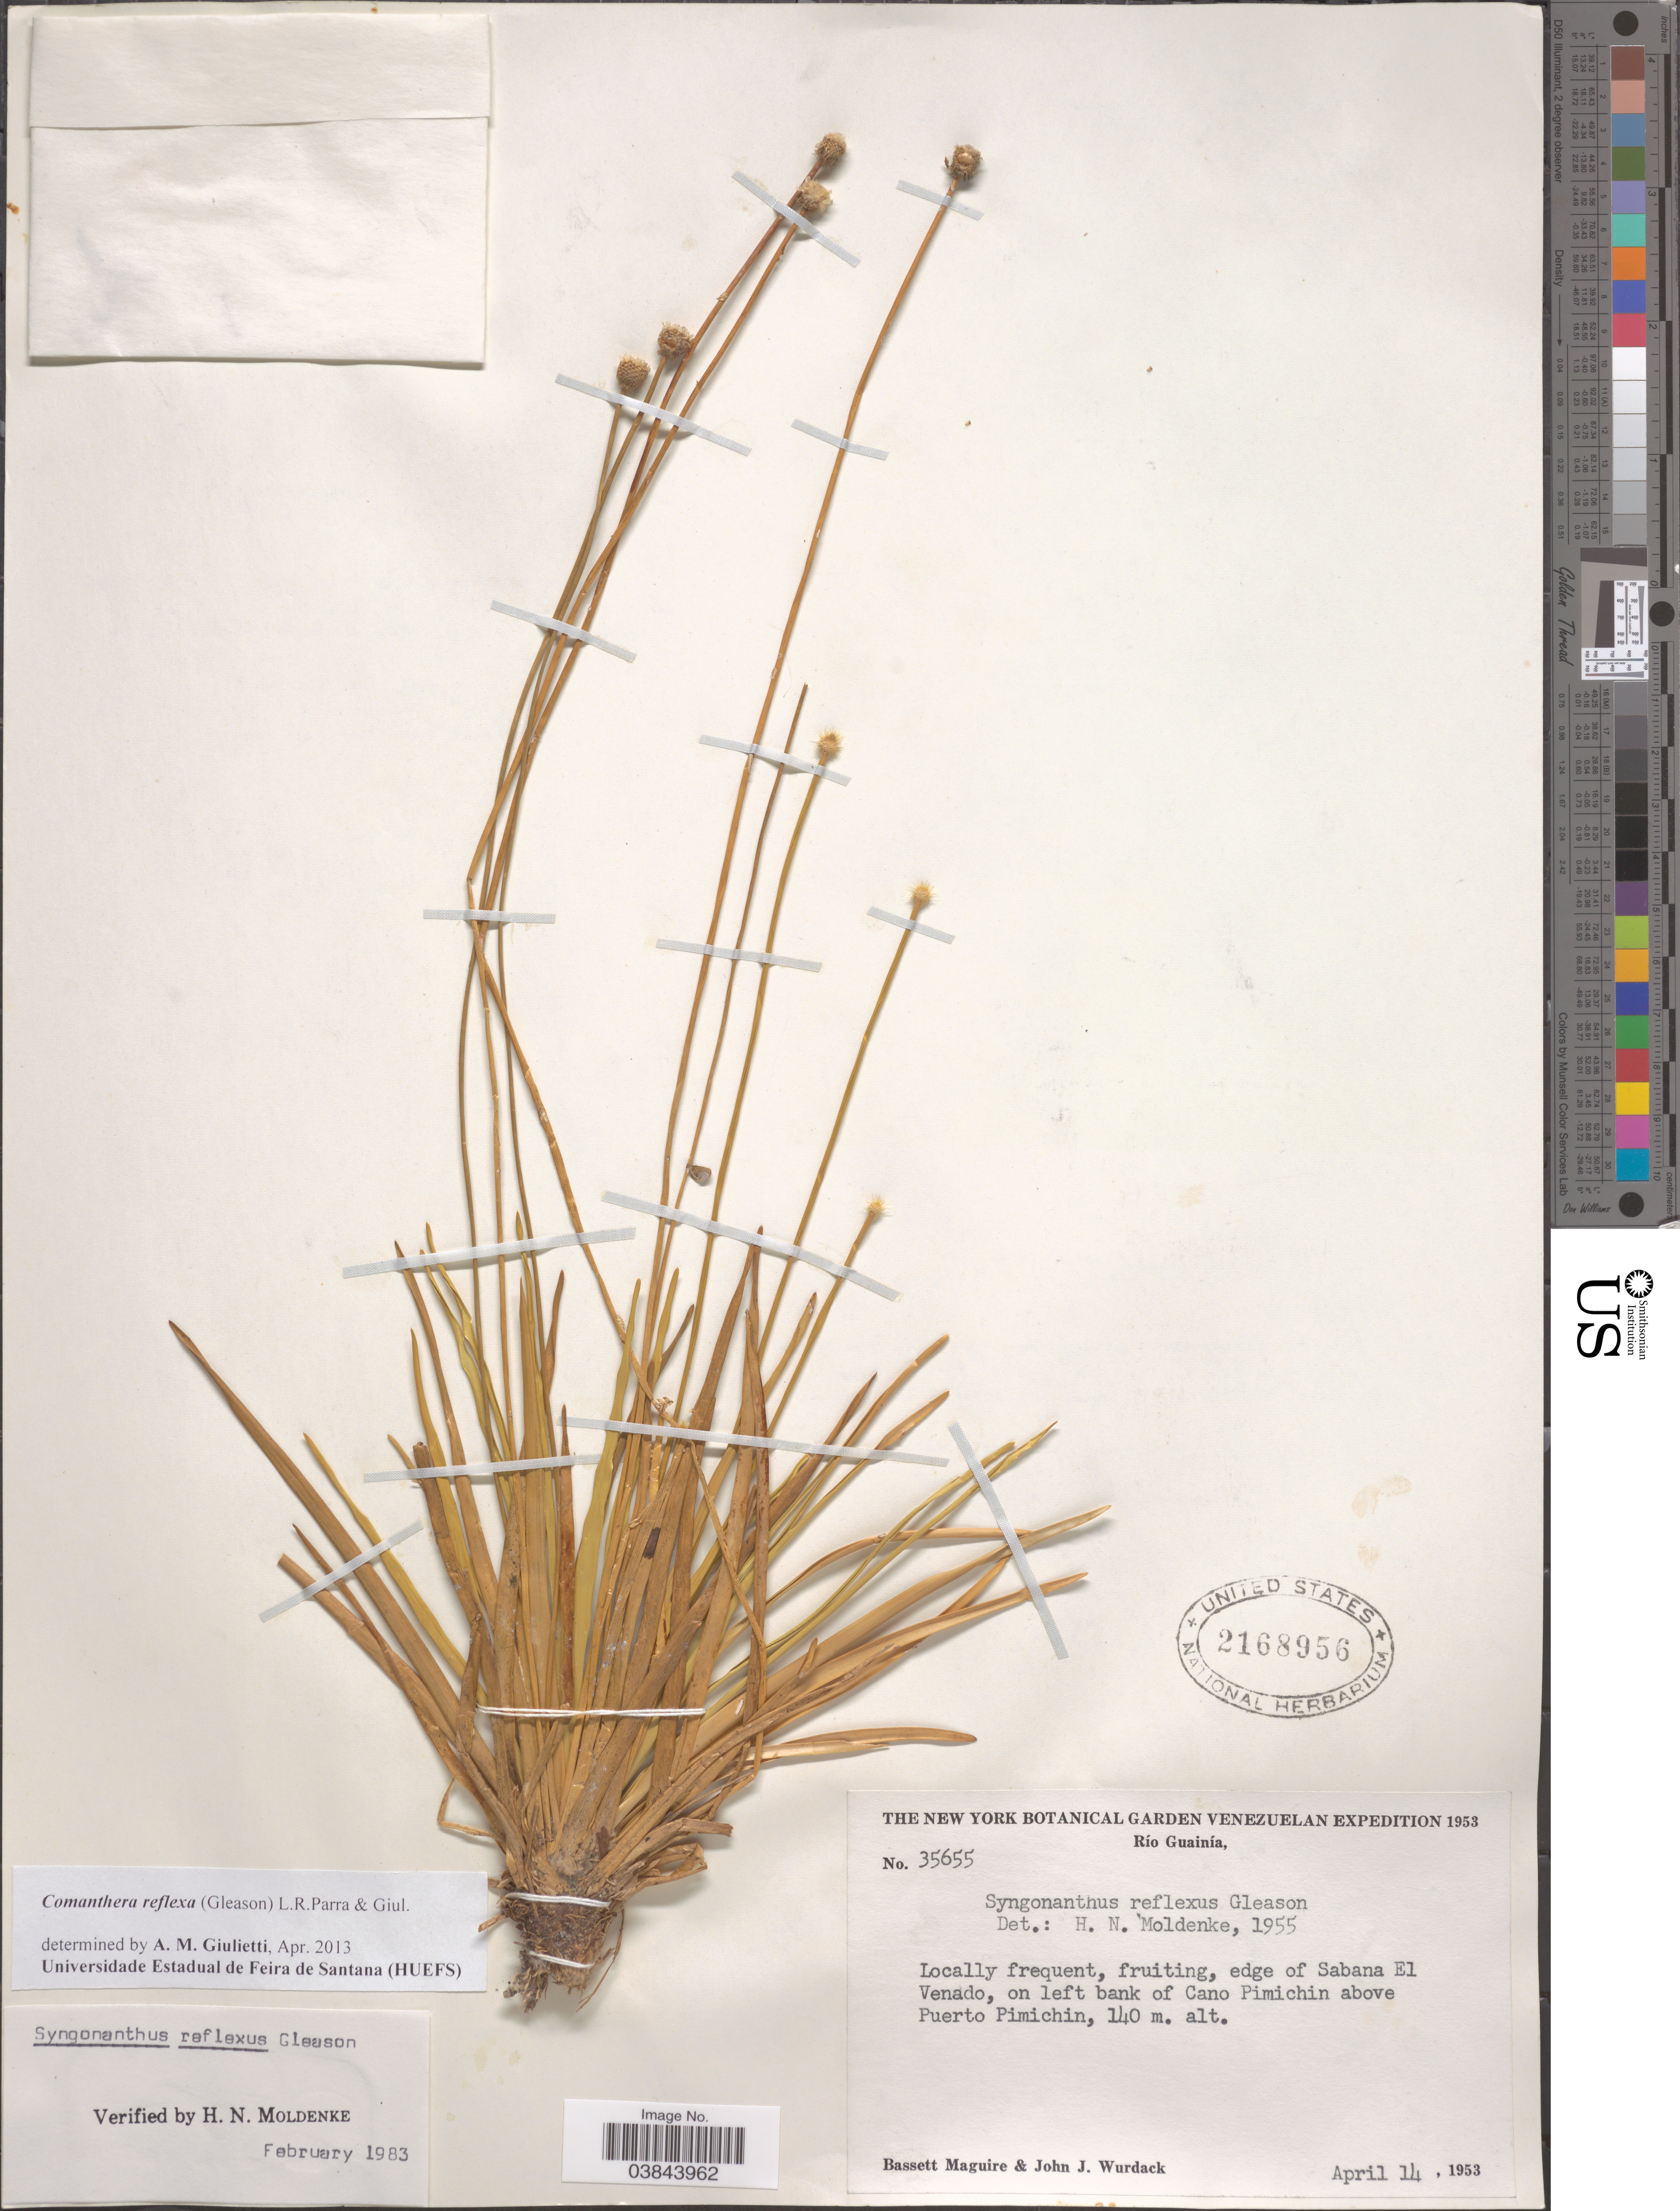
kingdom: Plantae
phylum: Tracheophyta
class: Liliopsida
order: Poales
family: Eriocaulaceae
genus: Comanthera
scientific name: Comanthera reflexa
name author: (Gleason) L.R. Parra & Giul.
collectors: B. Maguire & J. J. Wurdack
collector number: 35655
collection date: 1953-04-14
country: Colombia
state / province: Guainía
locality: Río Guainía, edge of Sabana El Venado, on left bank of Cano Pimichin above Puerto Pimichin.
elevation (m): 140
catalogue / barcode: US 2168956